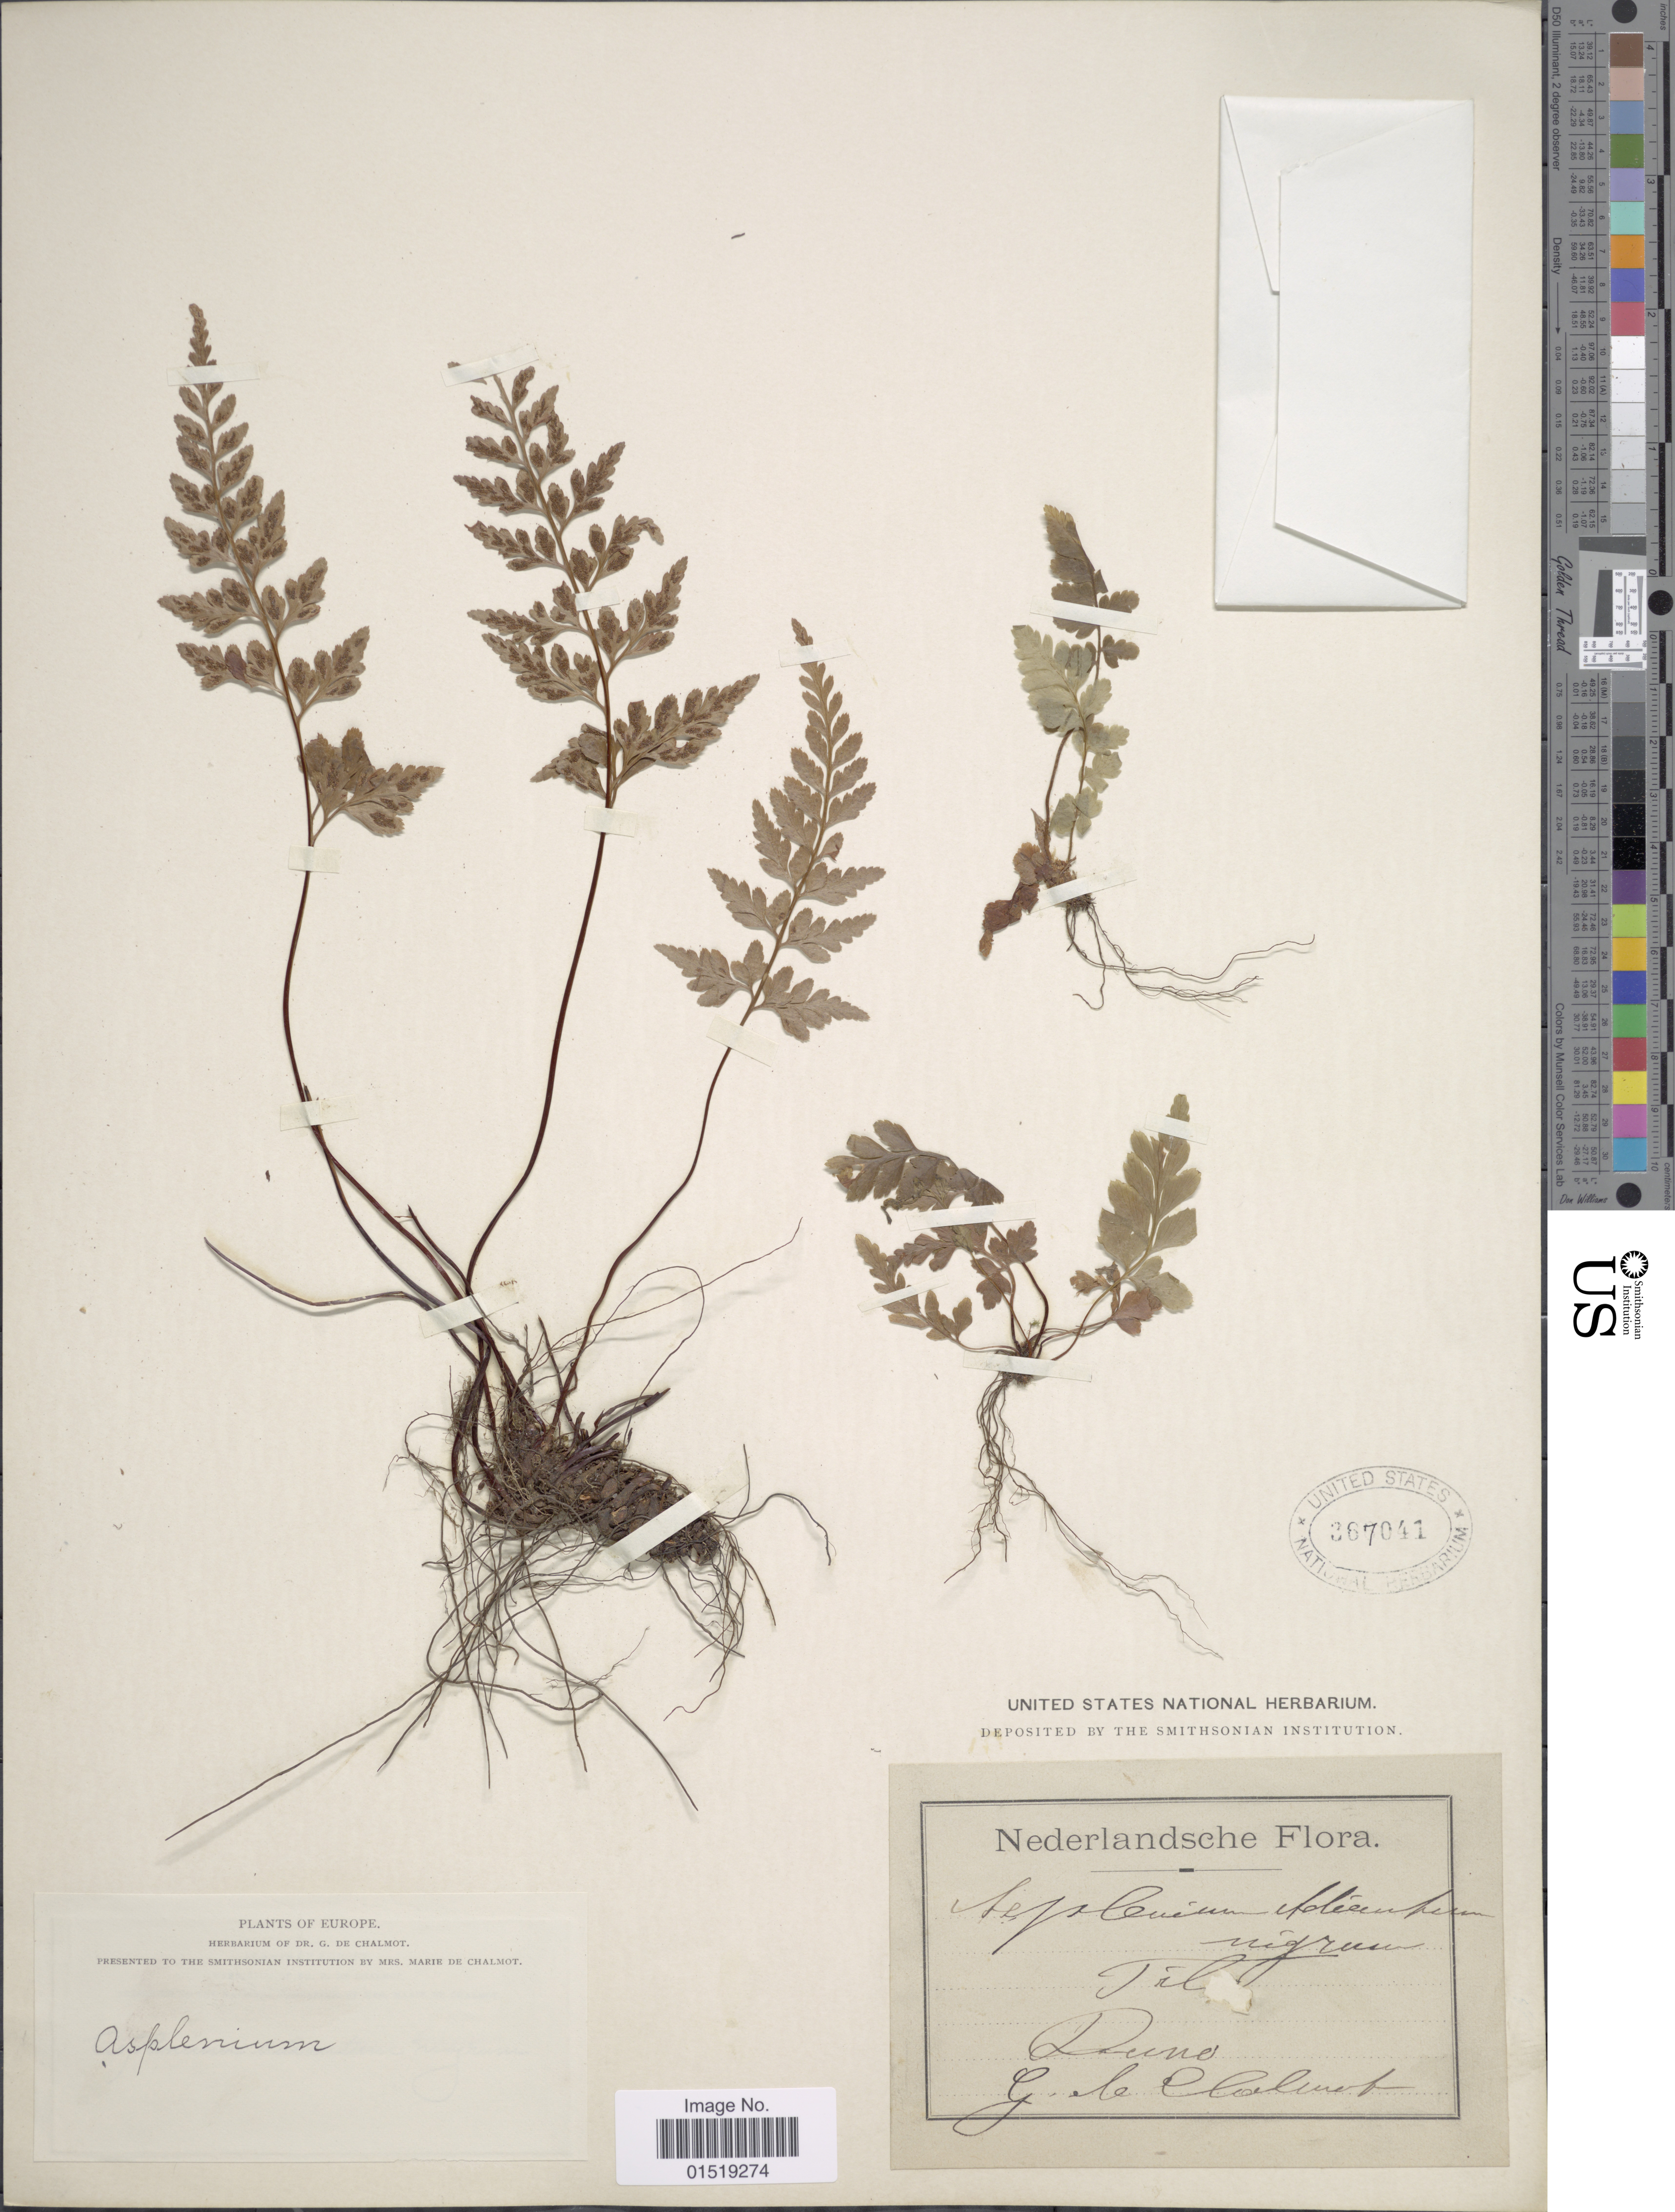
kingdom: Plantae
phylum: Tracheophyta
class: Polypodiopsida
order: Polypodiales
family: Aspleniaceae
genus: Asplenium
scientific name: Asplenium adiantum-nigrum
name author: L.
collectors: G. de Chalmot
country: Netherlands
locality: Duno.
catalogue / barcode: US 367041